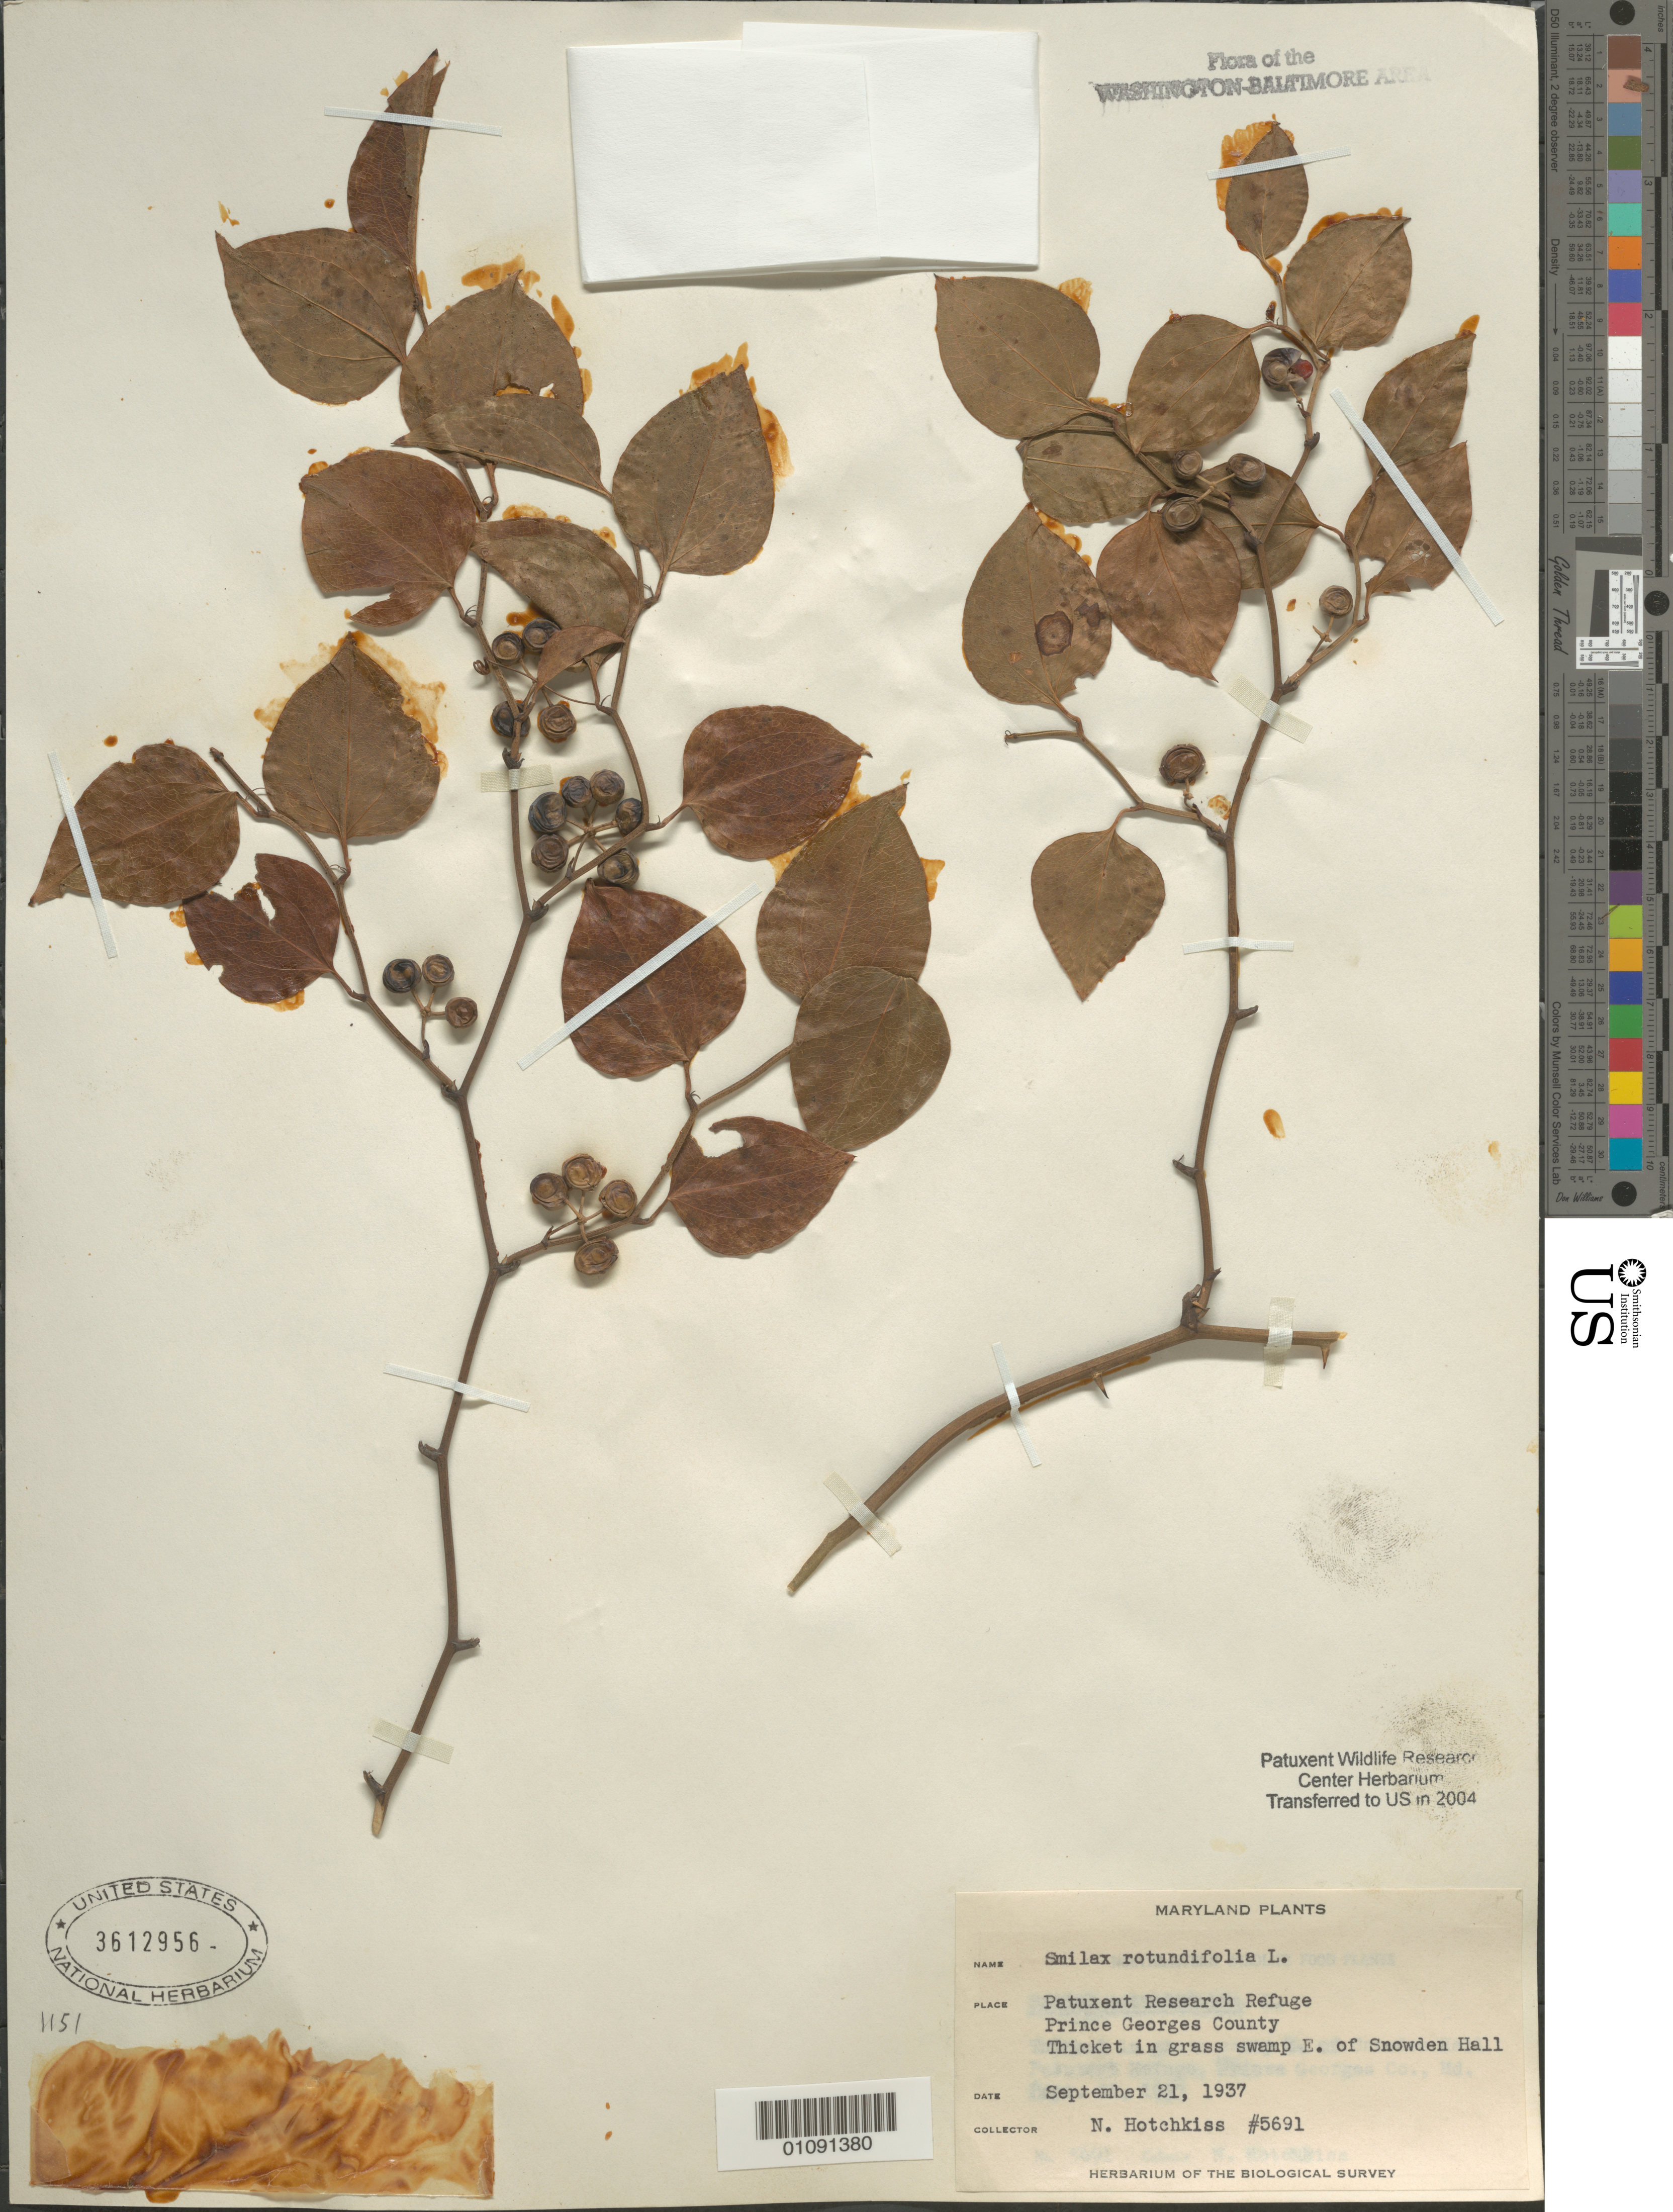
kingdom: Plantae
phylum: Tracheophyta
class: Liliopsida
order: Liliales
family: Smilacaceae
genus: Smilax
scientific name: Smilax rotundifolia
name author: L.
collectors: N. Hotchkiss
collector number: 5691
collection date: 1937-09-21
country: United States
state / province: Maryland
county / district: Prince George's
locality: Patuxent Wildlife Refuge. E. of Snowden Hall.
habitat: Thicket in grass swamp.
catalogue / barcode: US 3612956